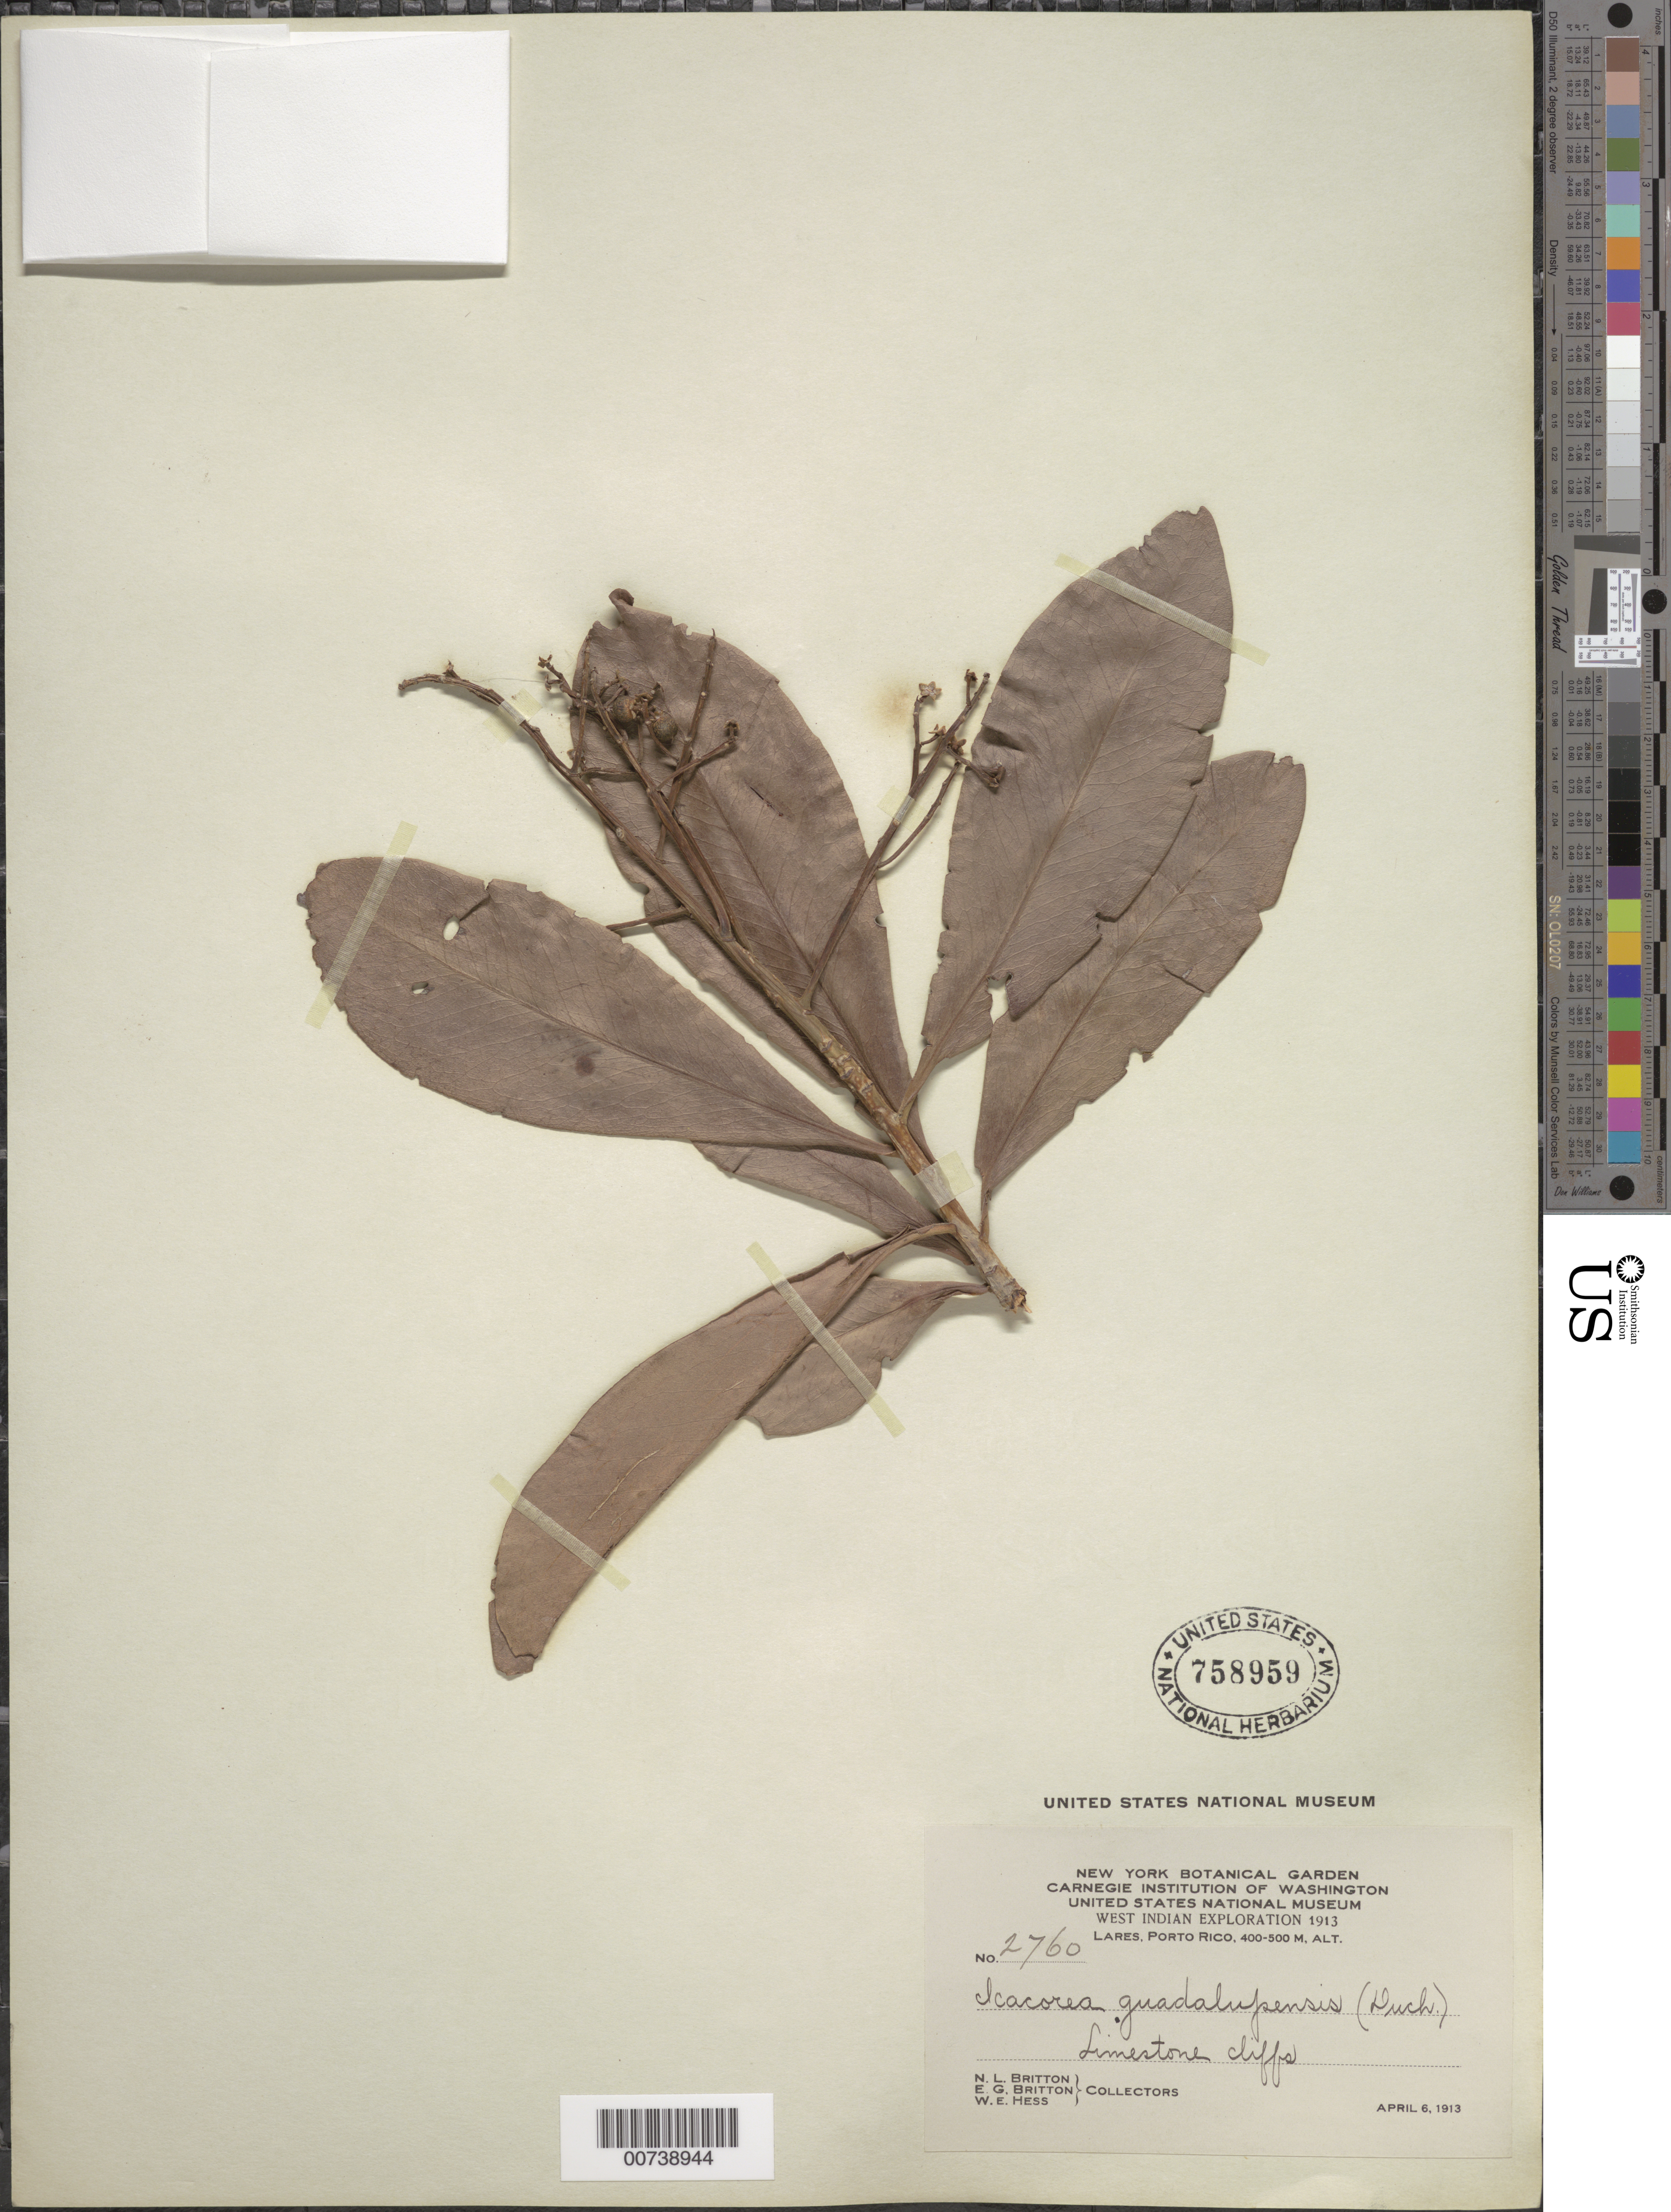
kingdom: Plantae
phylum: Tracheophyta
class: Magnoliopsida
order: Ericales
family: Primulaceae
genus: Ardisia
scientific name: Ardisia obovata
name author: Desv. ex Ham.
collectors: N. Britton, E. G. Britton & W. Hess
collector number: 2760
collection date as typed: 06 Apr 1913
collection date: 1913-04-06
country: Puerto Rico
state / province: Lares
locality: Lares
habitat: Limestone cliffs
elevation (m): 400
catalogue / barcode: US 758959